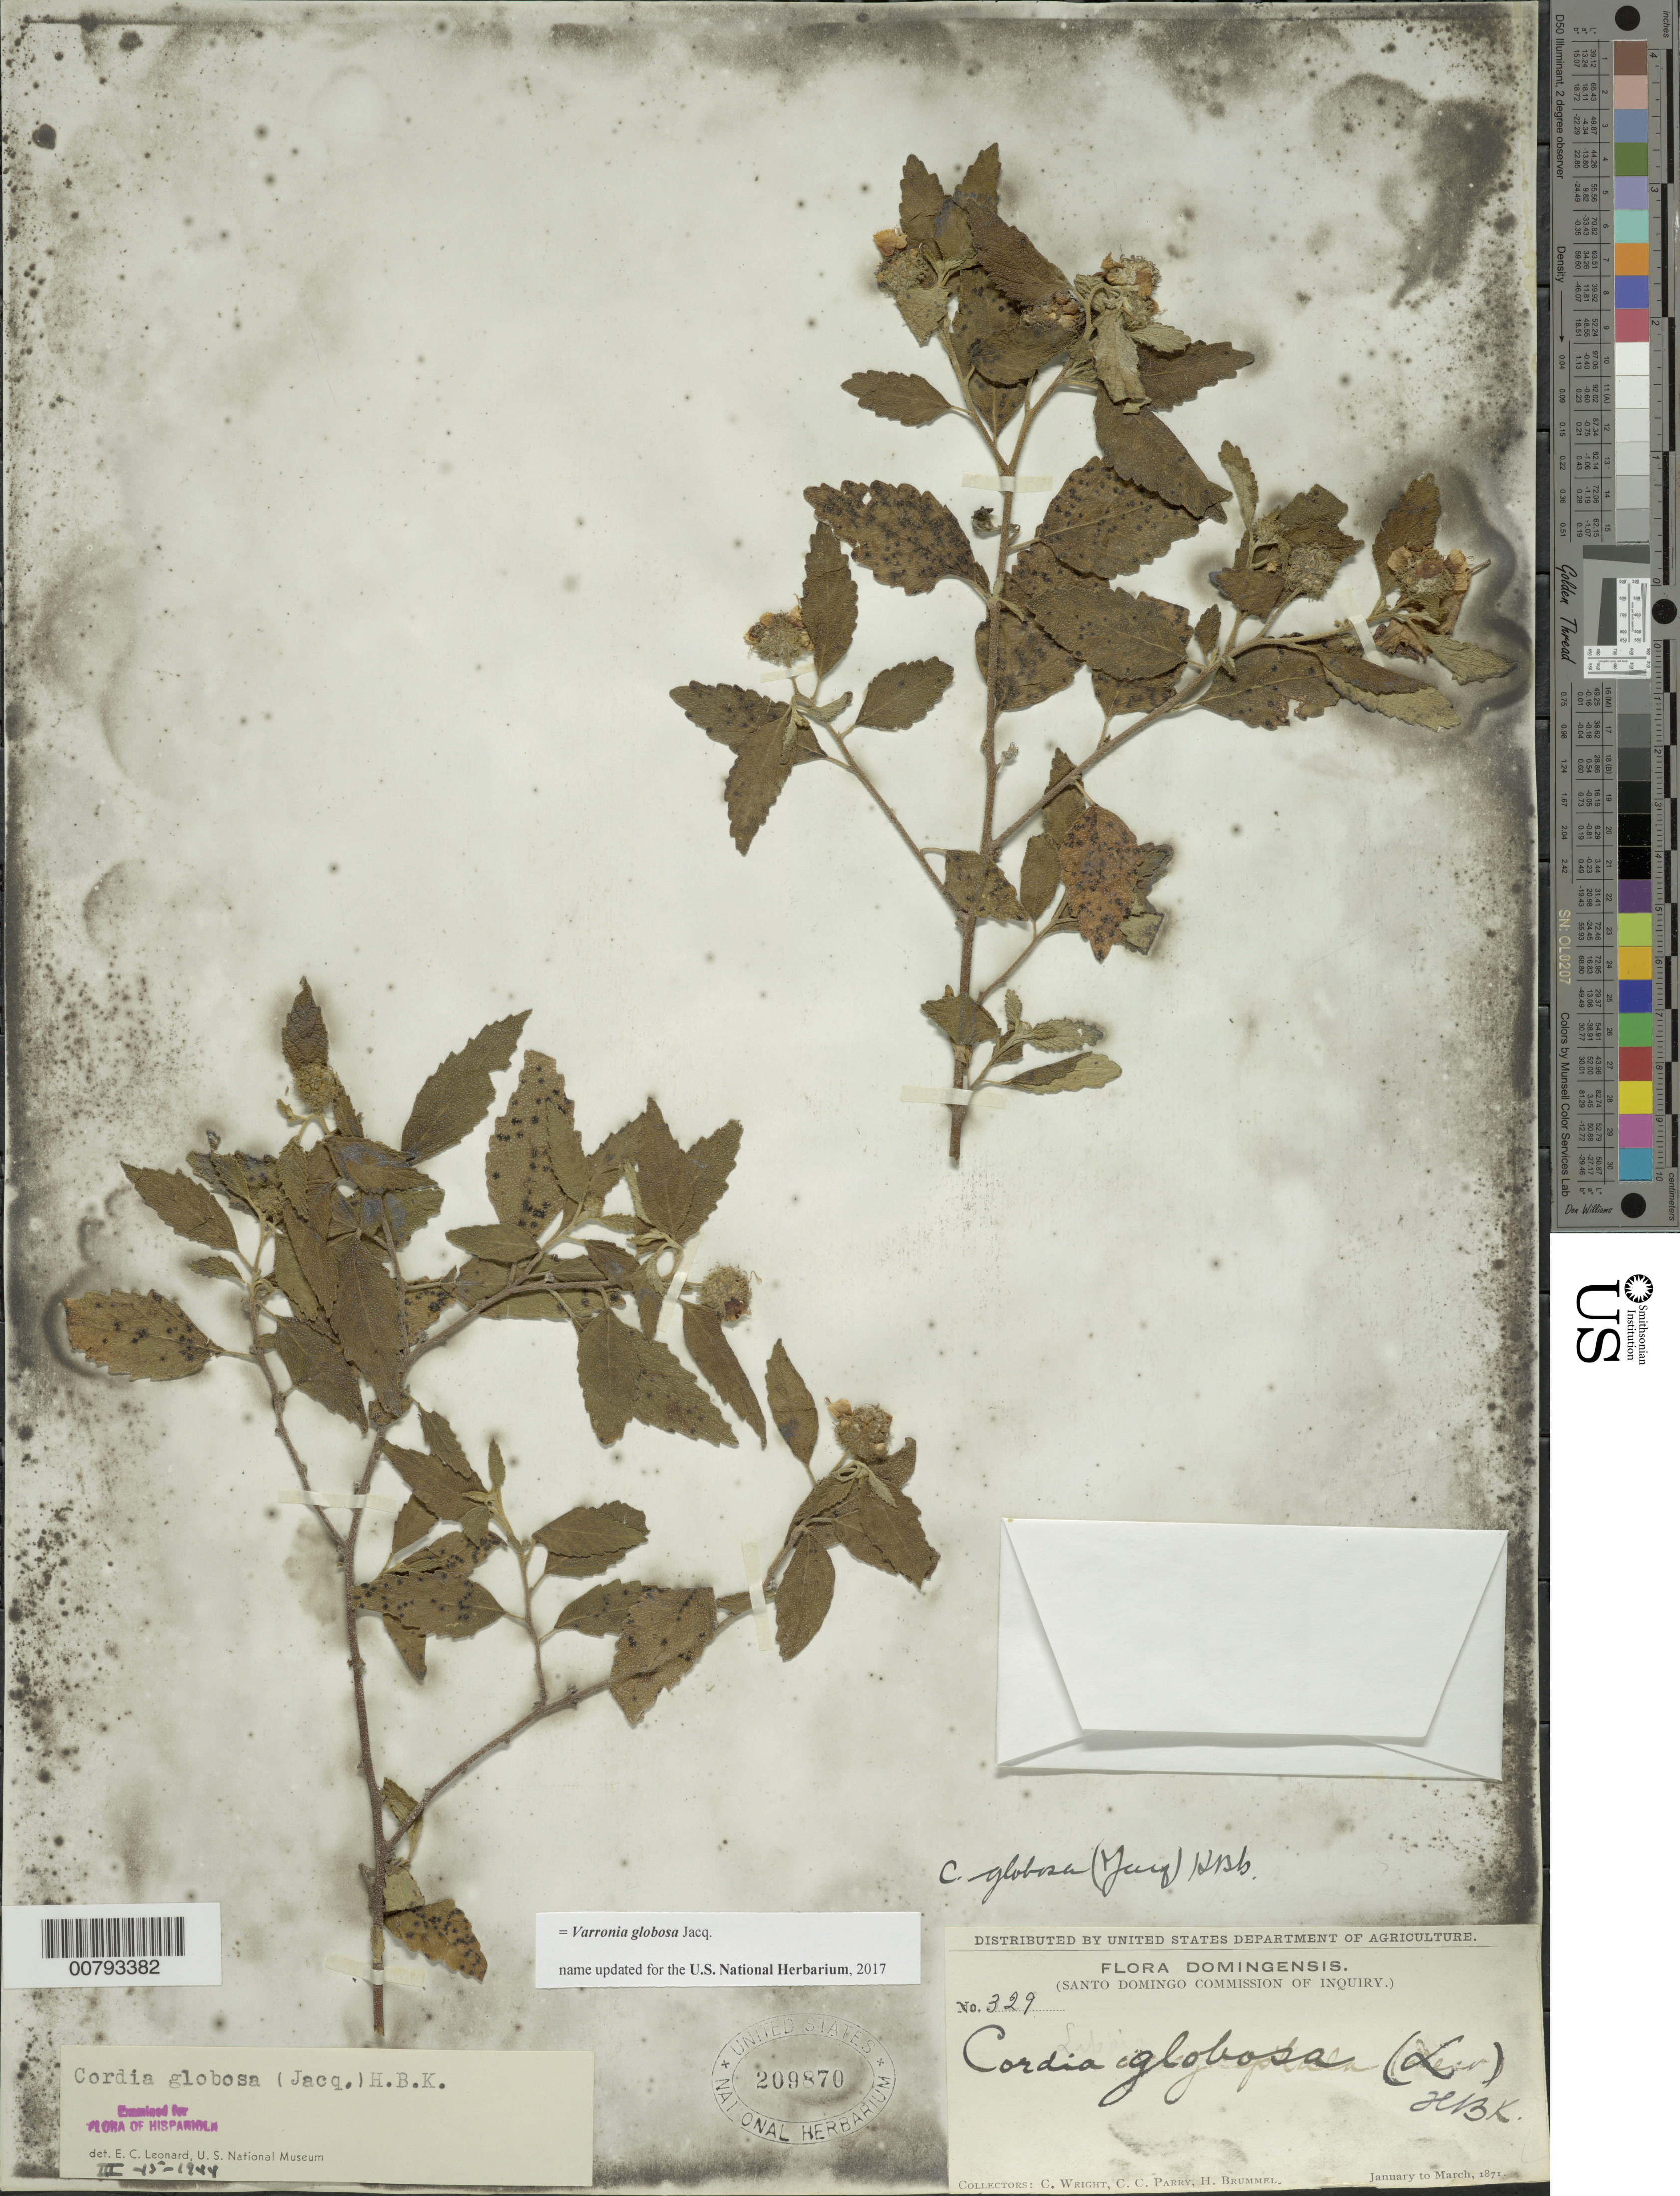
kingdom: Plantae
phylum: Tracheophyta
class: Magnoliopsida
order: Boraginales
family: Cordiaceae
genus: Cordia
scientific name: Cordia globosa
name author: (Jacq.) Kunth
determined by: Leonard, Emery C., (US)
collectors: C. Wright, C. C. Parry & H. Brummel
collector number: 329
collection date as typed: Jan 1871 to -- Mar 1871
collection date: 1871-01/1871-03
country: Dominican Republic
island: Hispaniola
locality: Santo Domingo Commission on Inquiry.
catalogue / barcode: US 209870